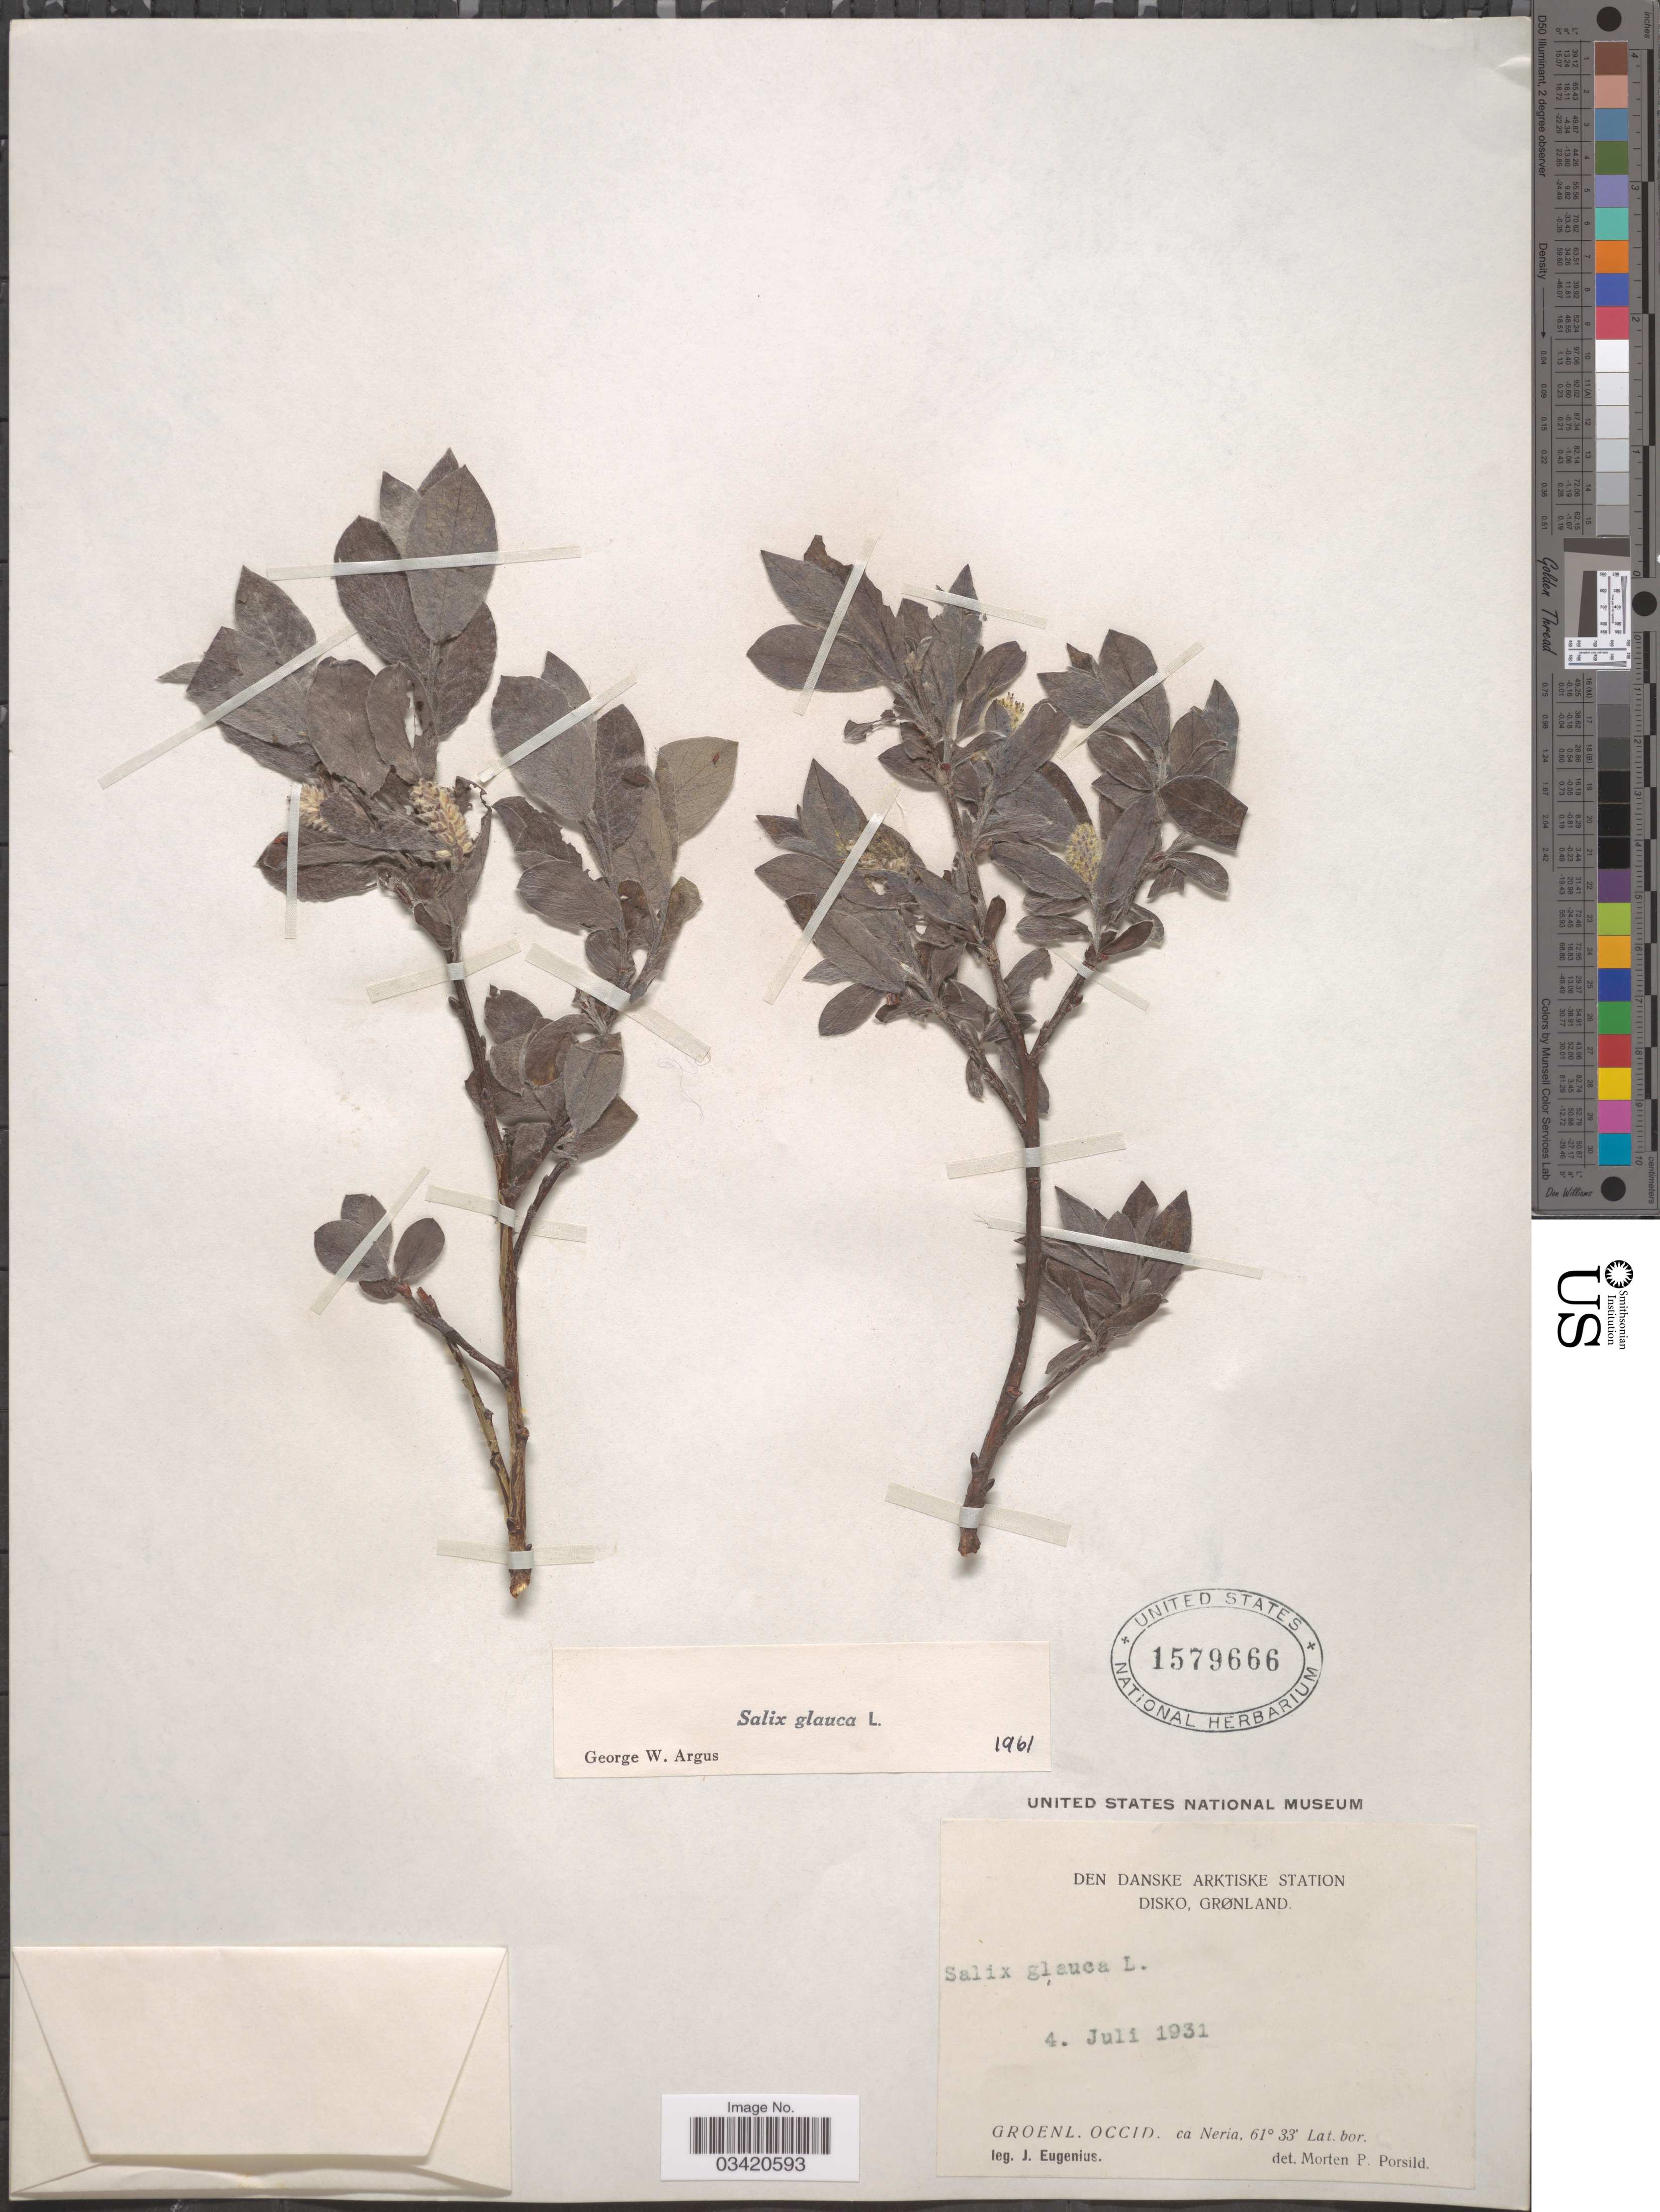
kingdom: Plantae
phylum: Tracheophyta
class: Magnoliopsida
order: Malpighiales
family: Salicaceae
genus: Salix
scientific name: Salix glauca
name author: L.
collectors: J. Eugenius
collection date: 1931-07-04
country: Greenland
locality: Den Danske Arktiske Station Disko, Grønland. Groenl. Occid. ca Neria.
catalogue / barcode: US 1579666